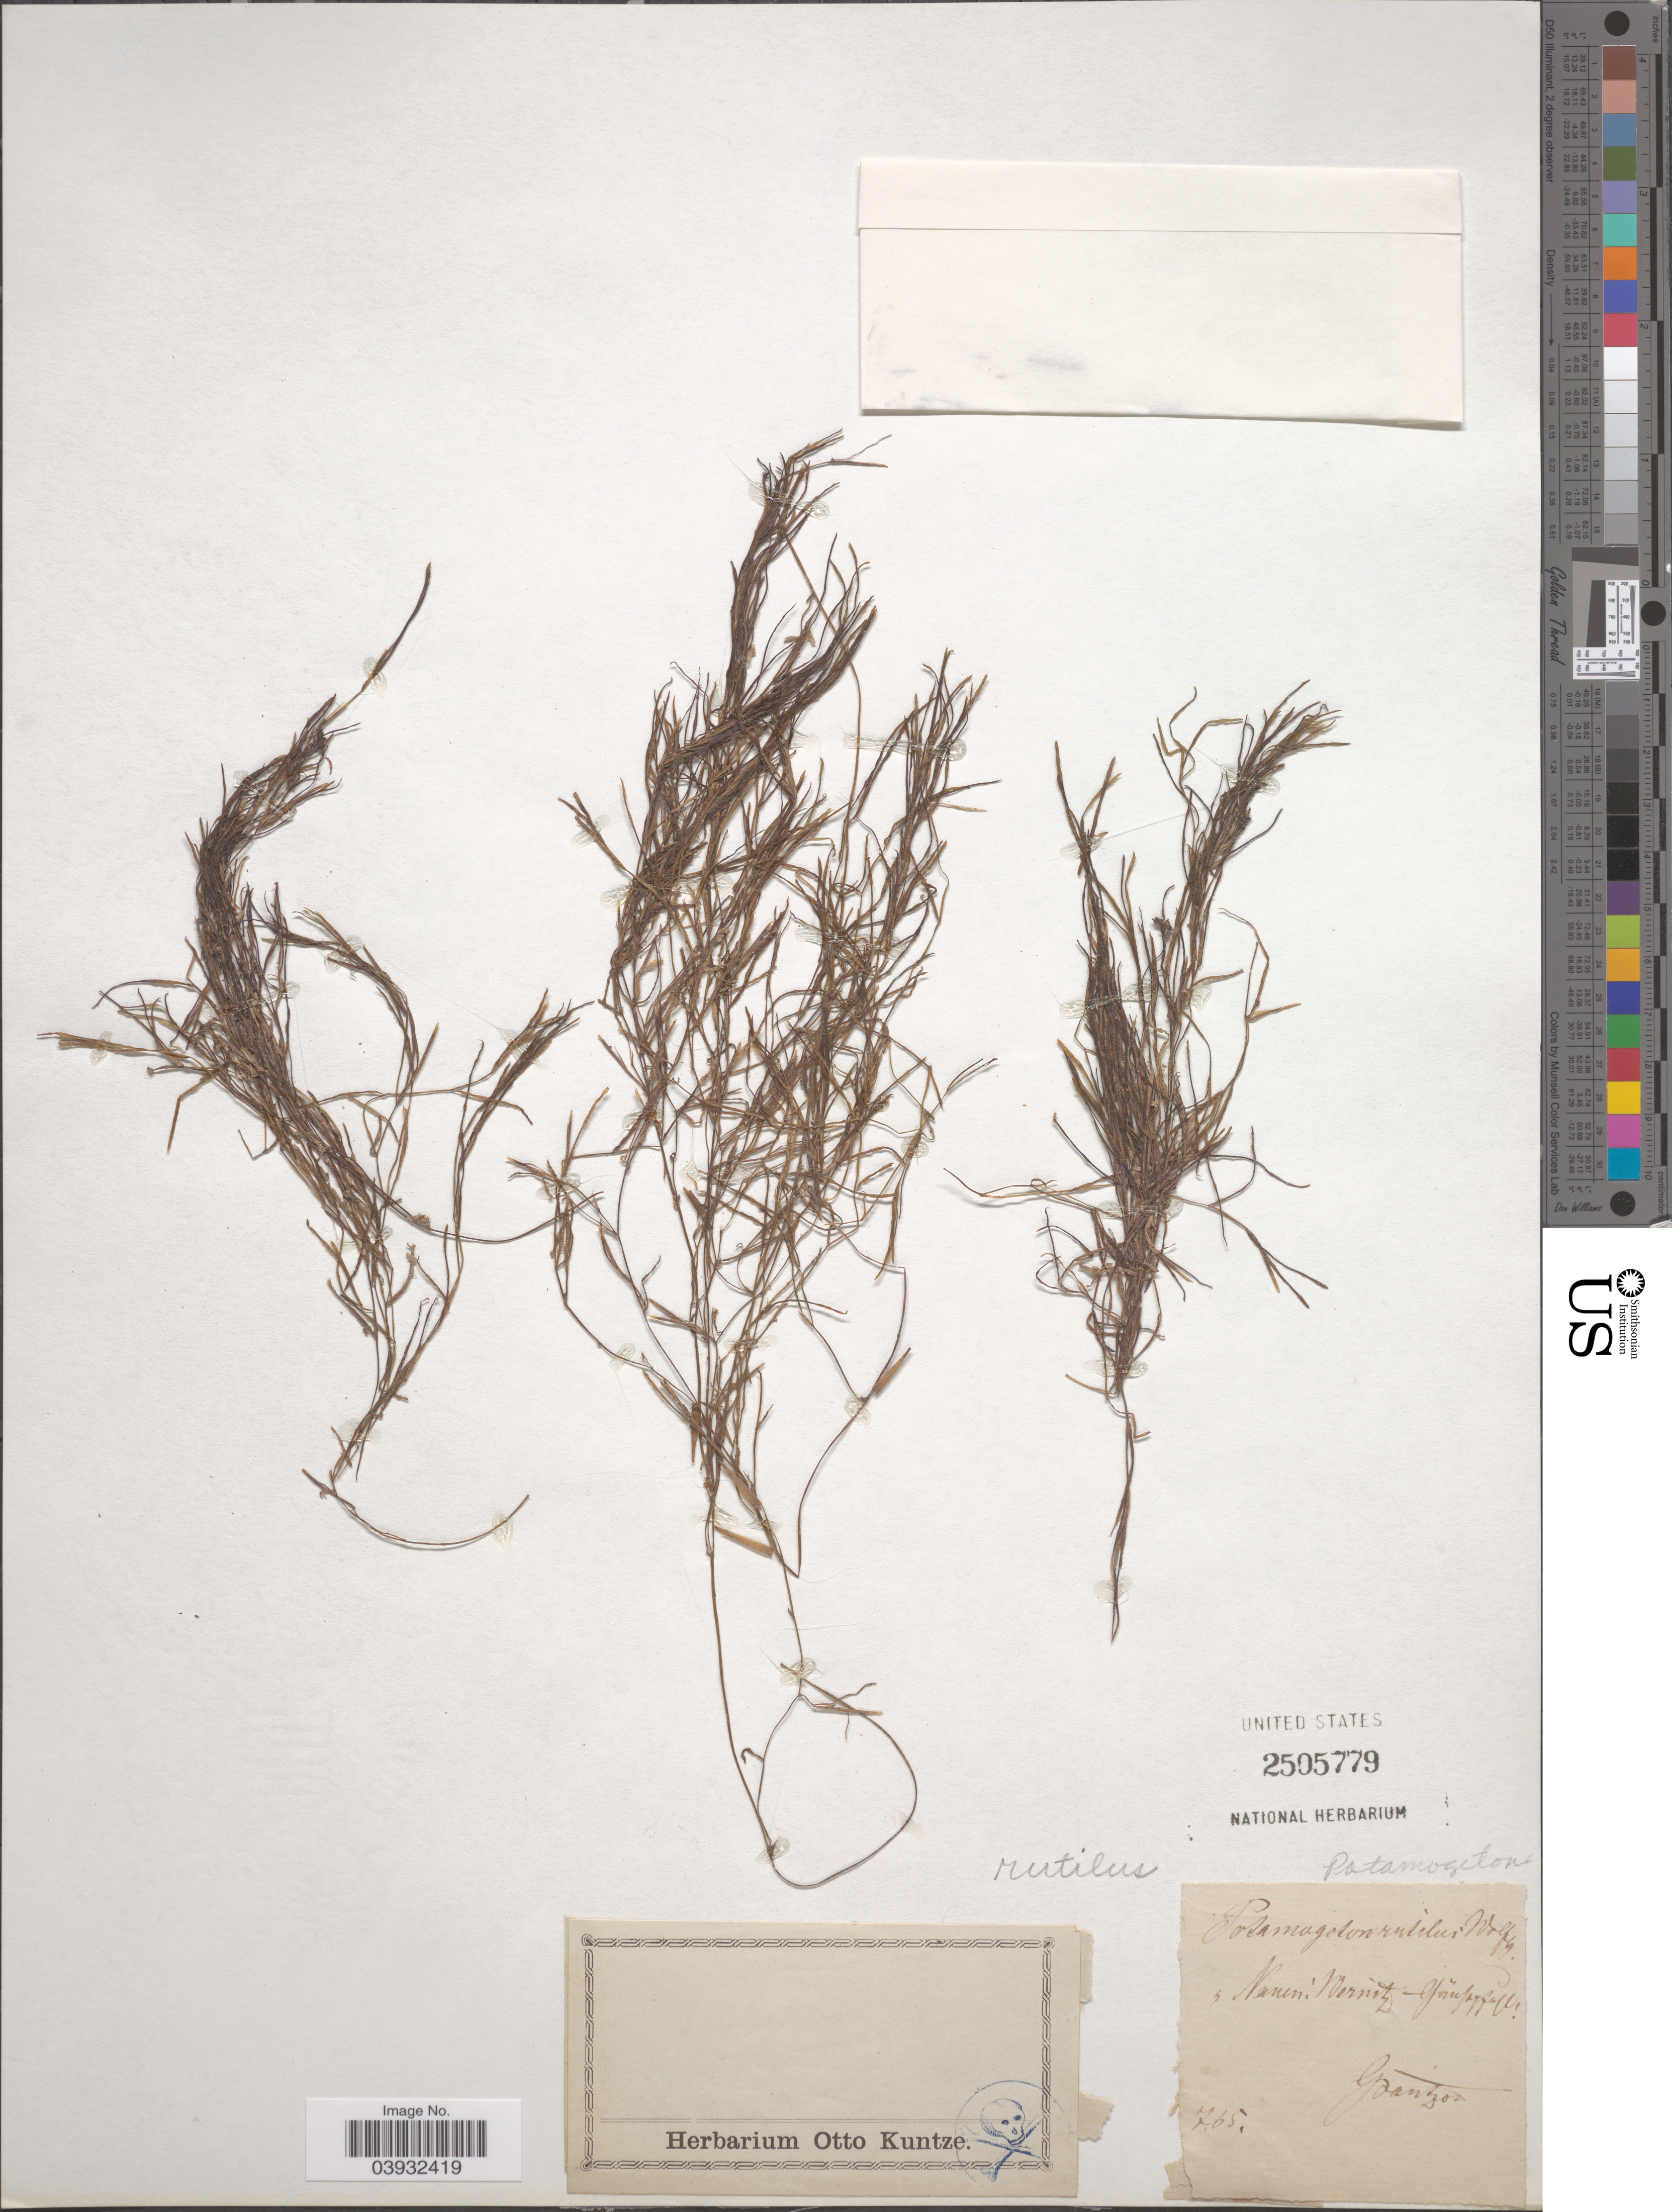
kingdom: Plantae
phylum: Tracheophyta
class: Liliopsida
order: Alismatales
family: Potamogetonaceae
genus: Potamogeton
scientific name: Potamogeton rutilus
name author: Wolfg.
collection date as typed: Transcribed d/m/y: /7/65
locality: [illegible text].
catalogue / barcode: US 2505779